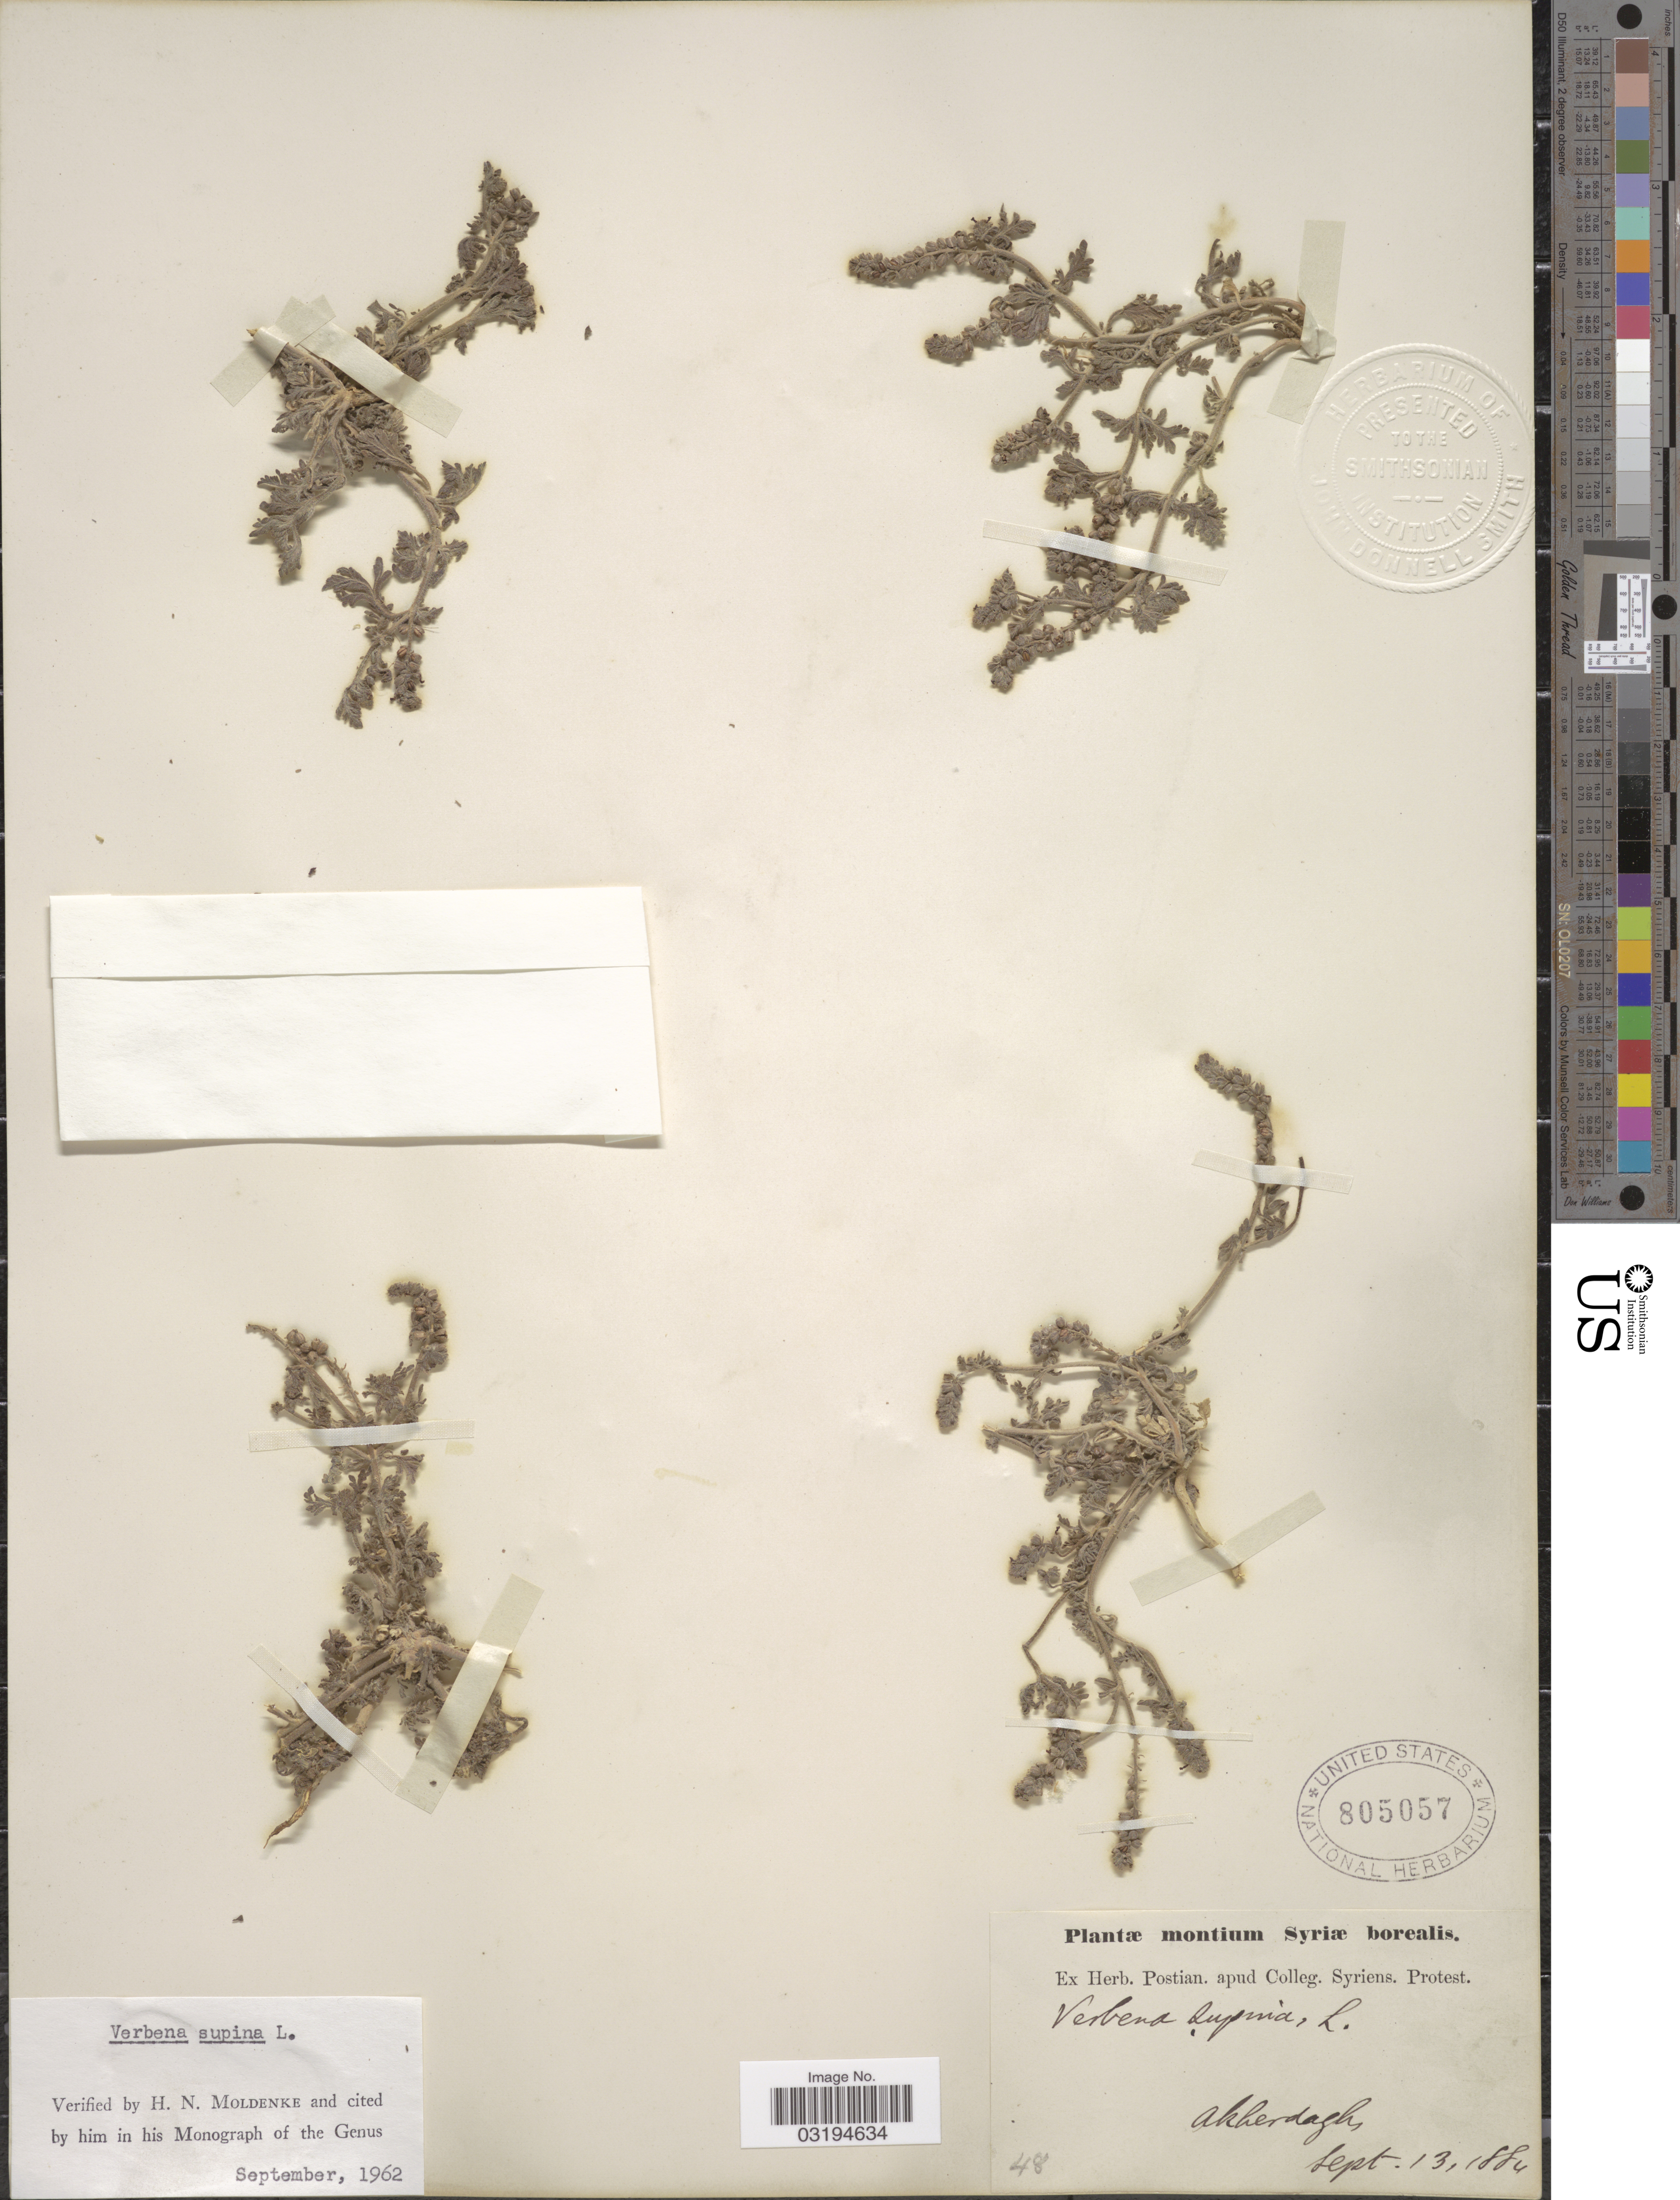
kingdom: Plantae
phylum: Tracheophyta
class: Magnoliopsida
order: Lamiales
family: Verbenaceae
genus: Verbena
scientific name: Verbena supina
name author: L.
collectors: ex herb. Postian. apud Colleg. Syriens. Protest. USE "Fannie P. A. Shepard" (10308853) AS PRIMARY COLLECTOR INSTEAD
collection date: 1884-09-13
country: Syria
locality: Montium Syriae borealis. Akherdagh.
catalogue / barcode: US 805057